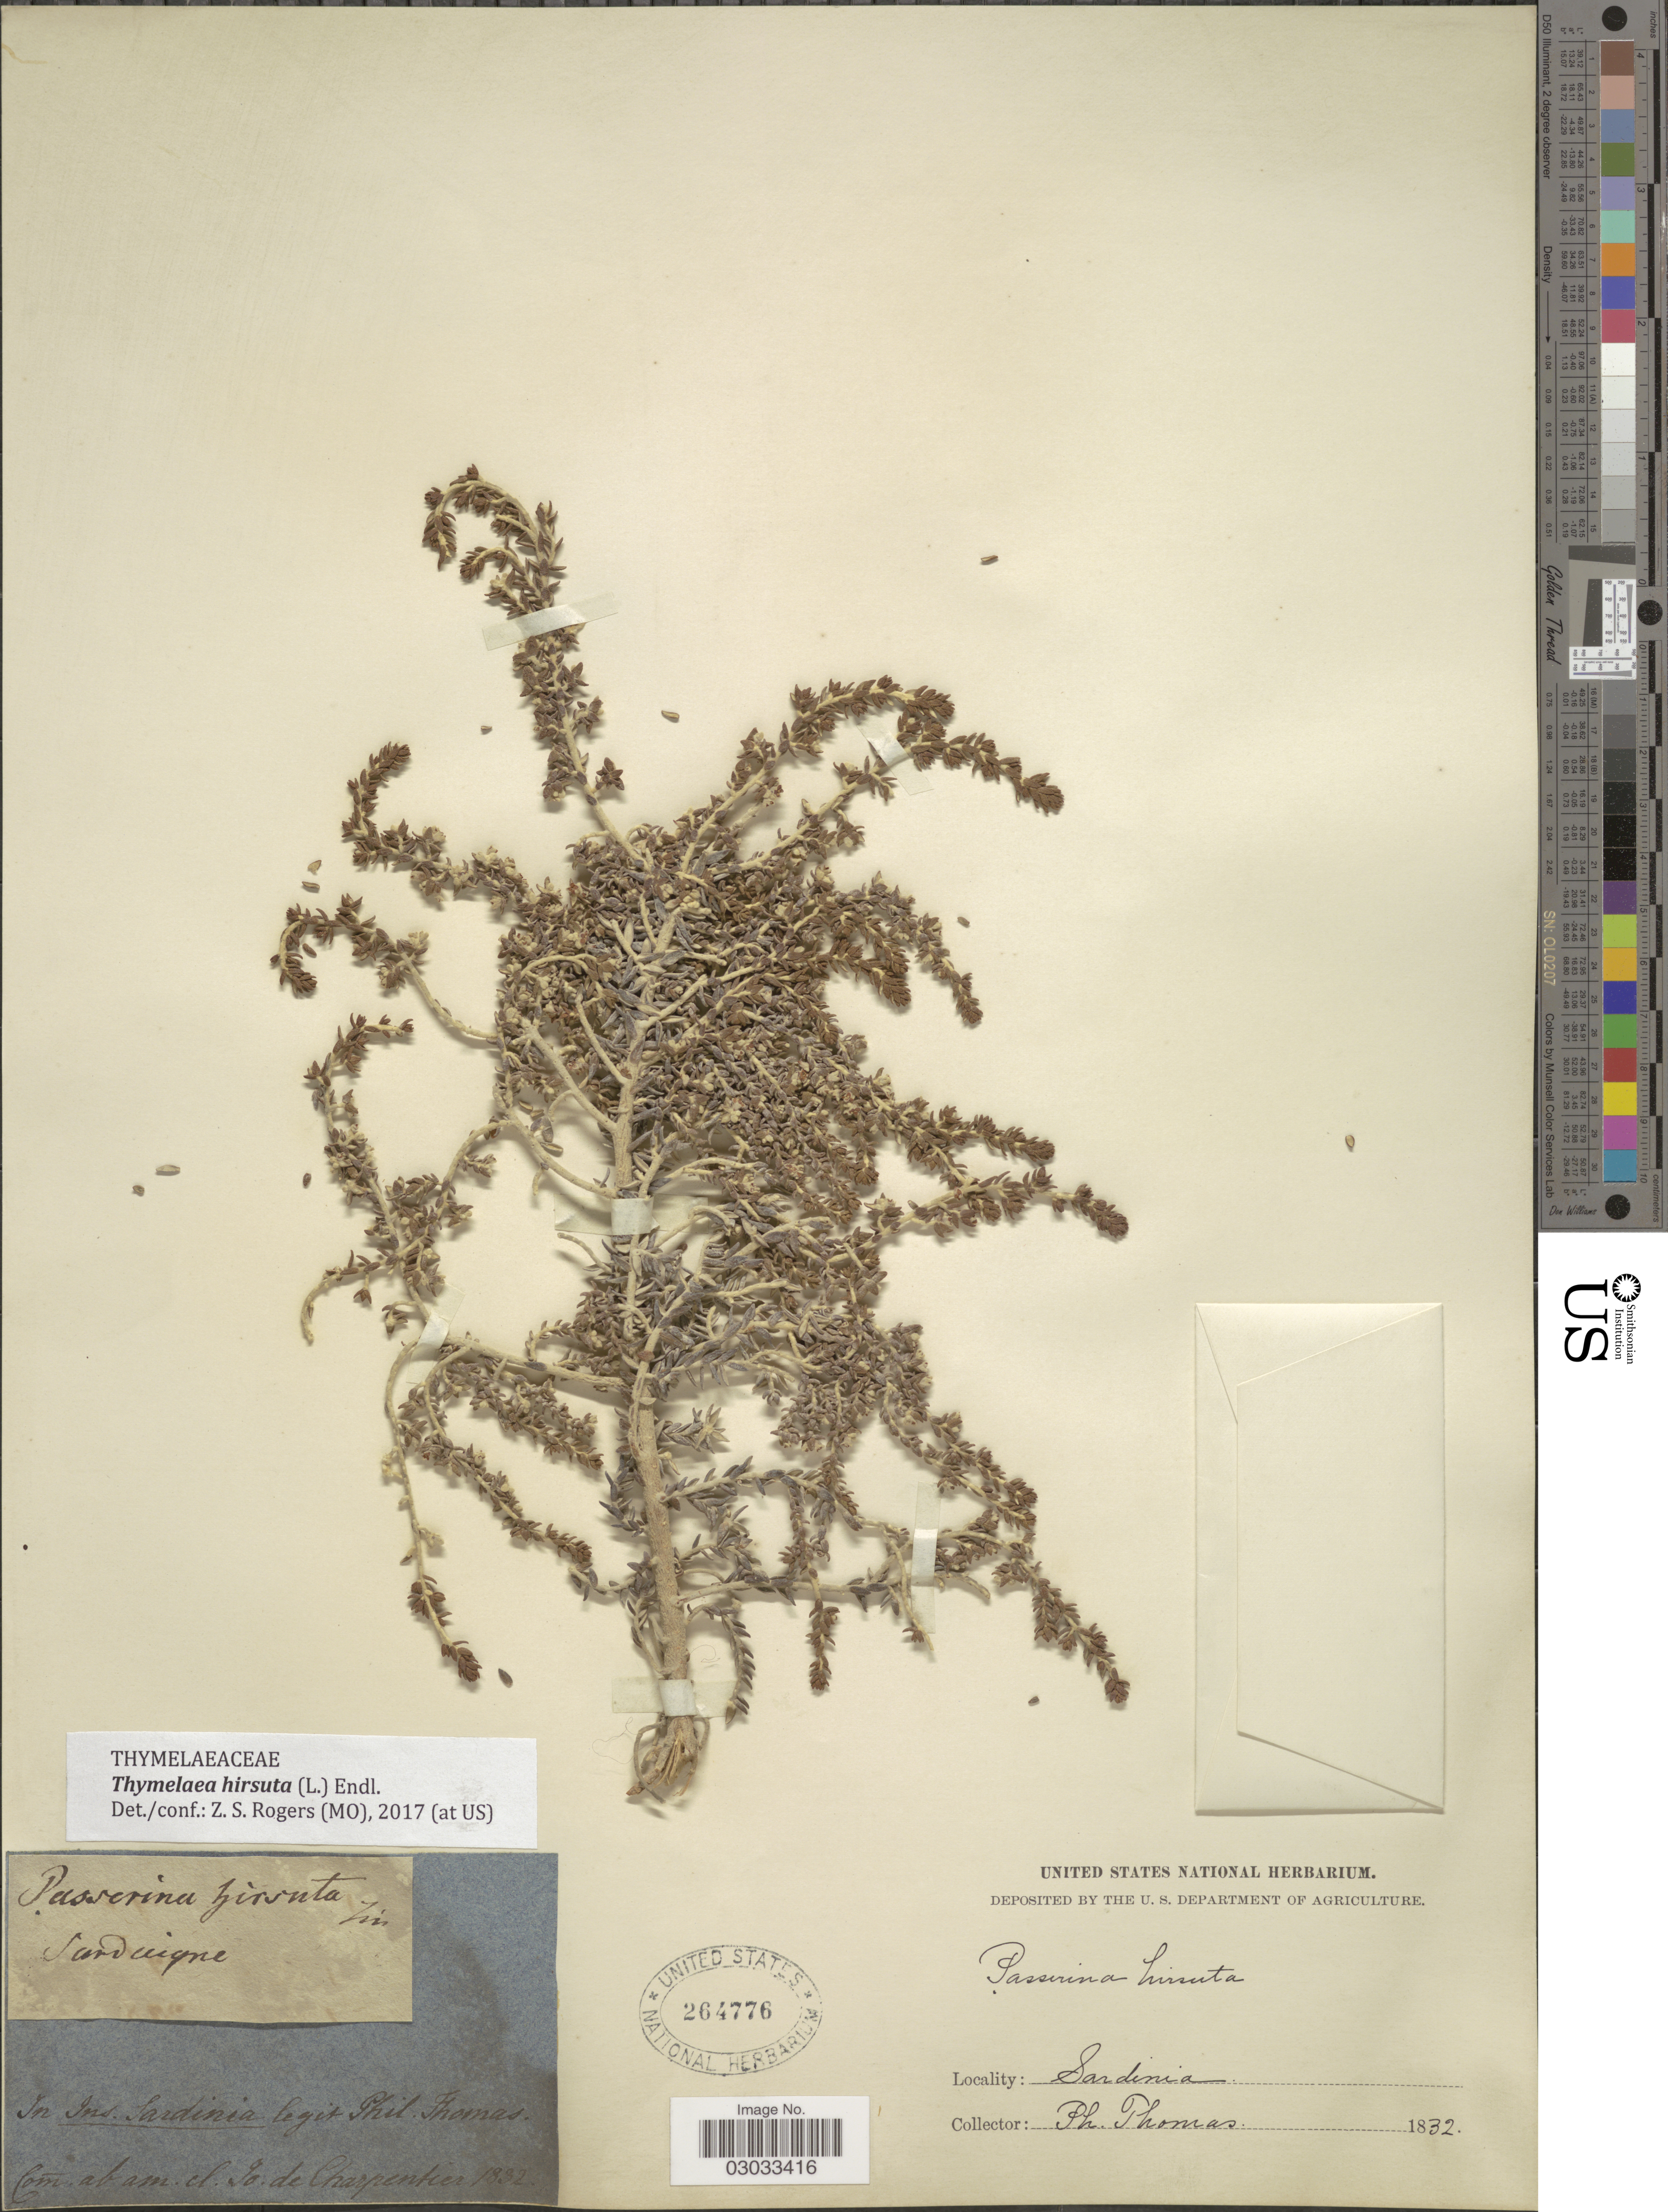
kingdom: Plantae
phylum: Tracheophyta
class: Magnoliopsida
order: Malvales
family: Thymelaeaceae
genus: Thymelaea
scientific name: Thymelaea hirsuta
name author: (L.) Endl.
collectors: P. Thomas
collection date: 1832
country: Italy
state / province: Sardegna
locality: Sardinia. In Ins. Sardinia.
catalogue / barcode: US 264776